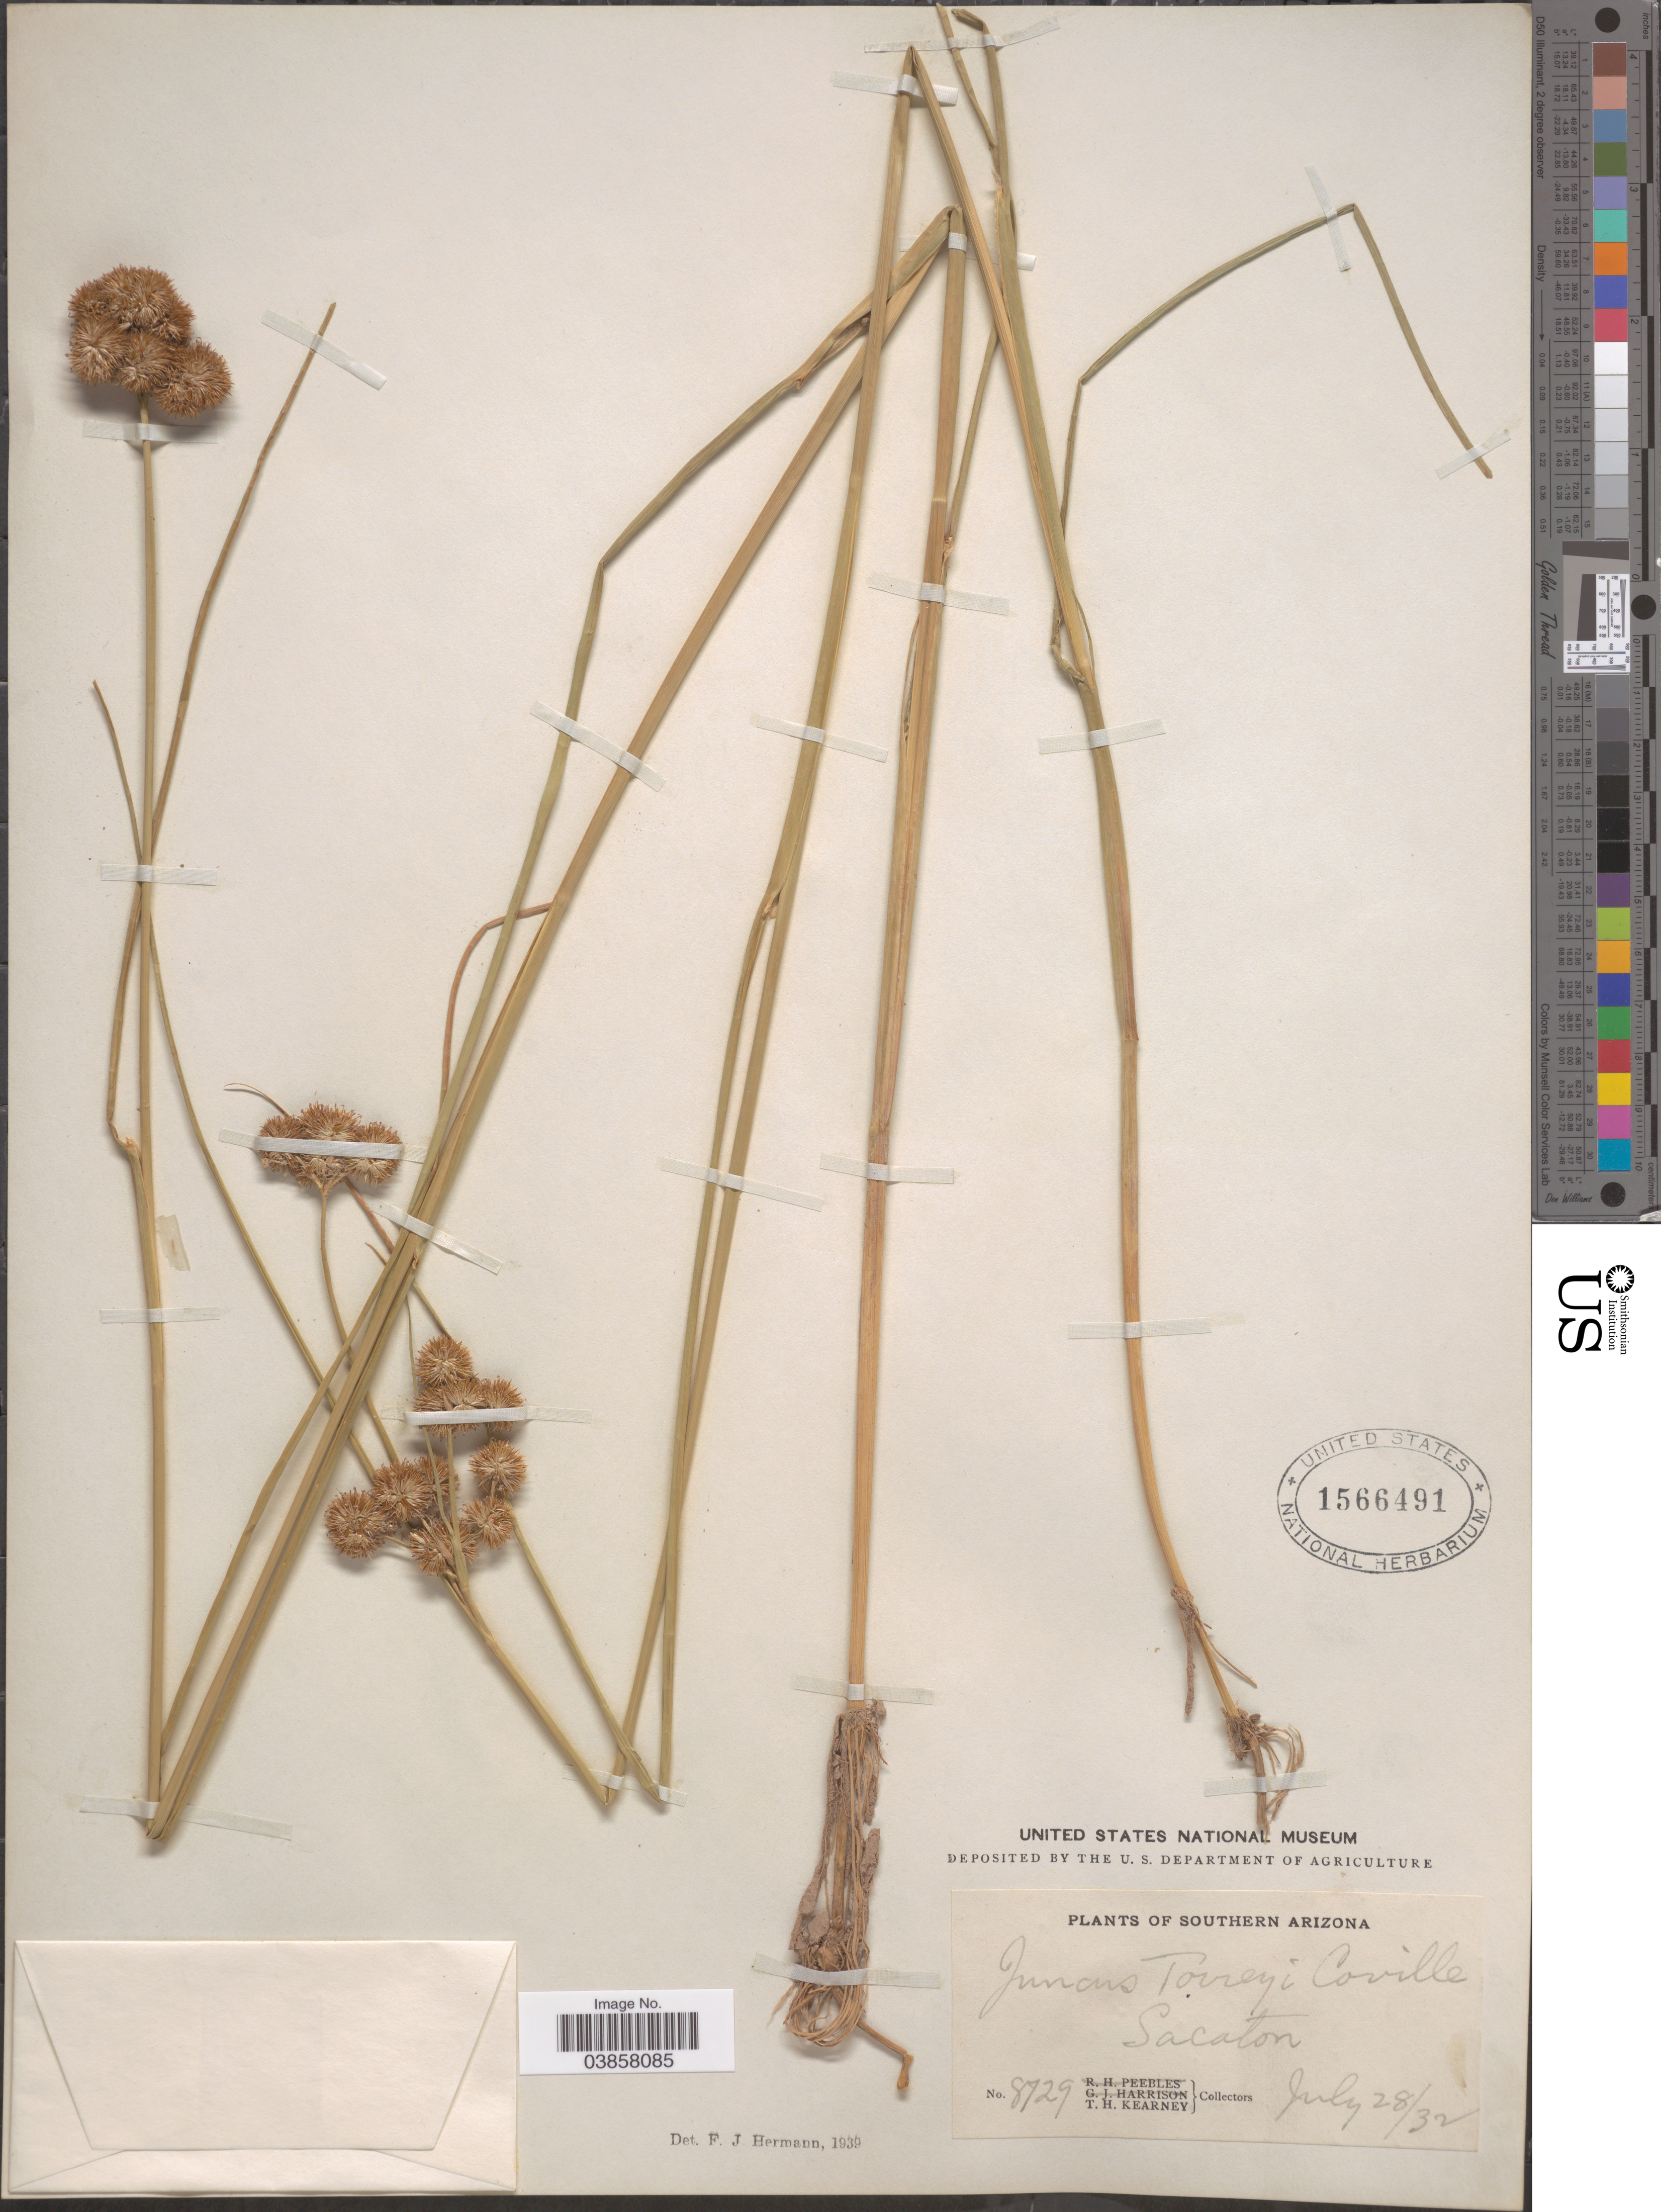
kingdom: Plantae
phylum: Tracheophyta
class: Liliopsida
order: Poales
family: Juncaceae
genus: Juncus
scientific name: Juncus torreyi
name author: Coville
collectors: T. H. Kearney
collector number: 8729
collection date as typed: Transcribed d/m/y: 28/7/32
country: United States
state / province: Arizona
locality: Southern Arizona. Sacaton.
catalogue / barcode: US 1566491